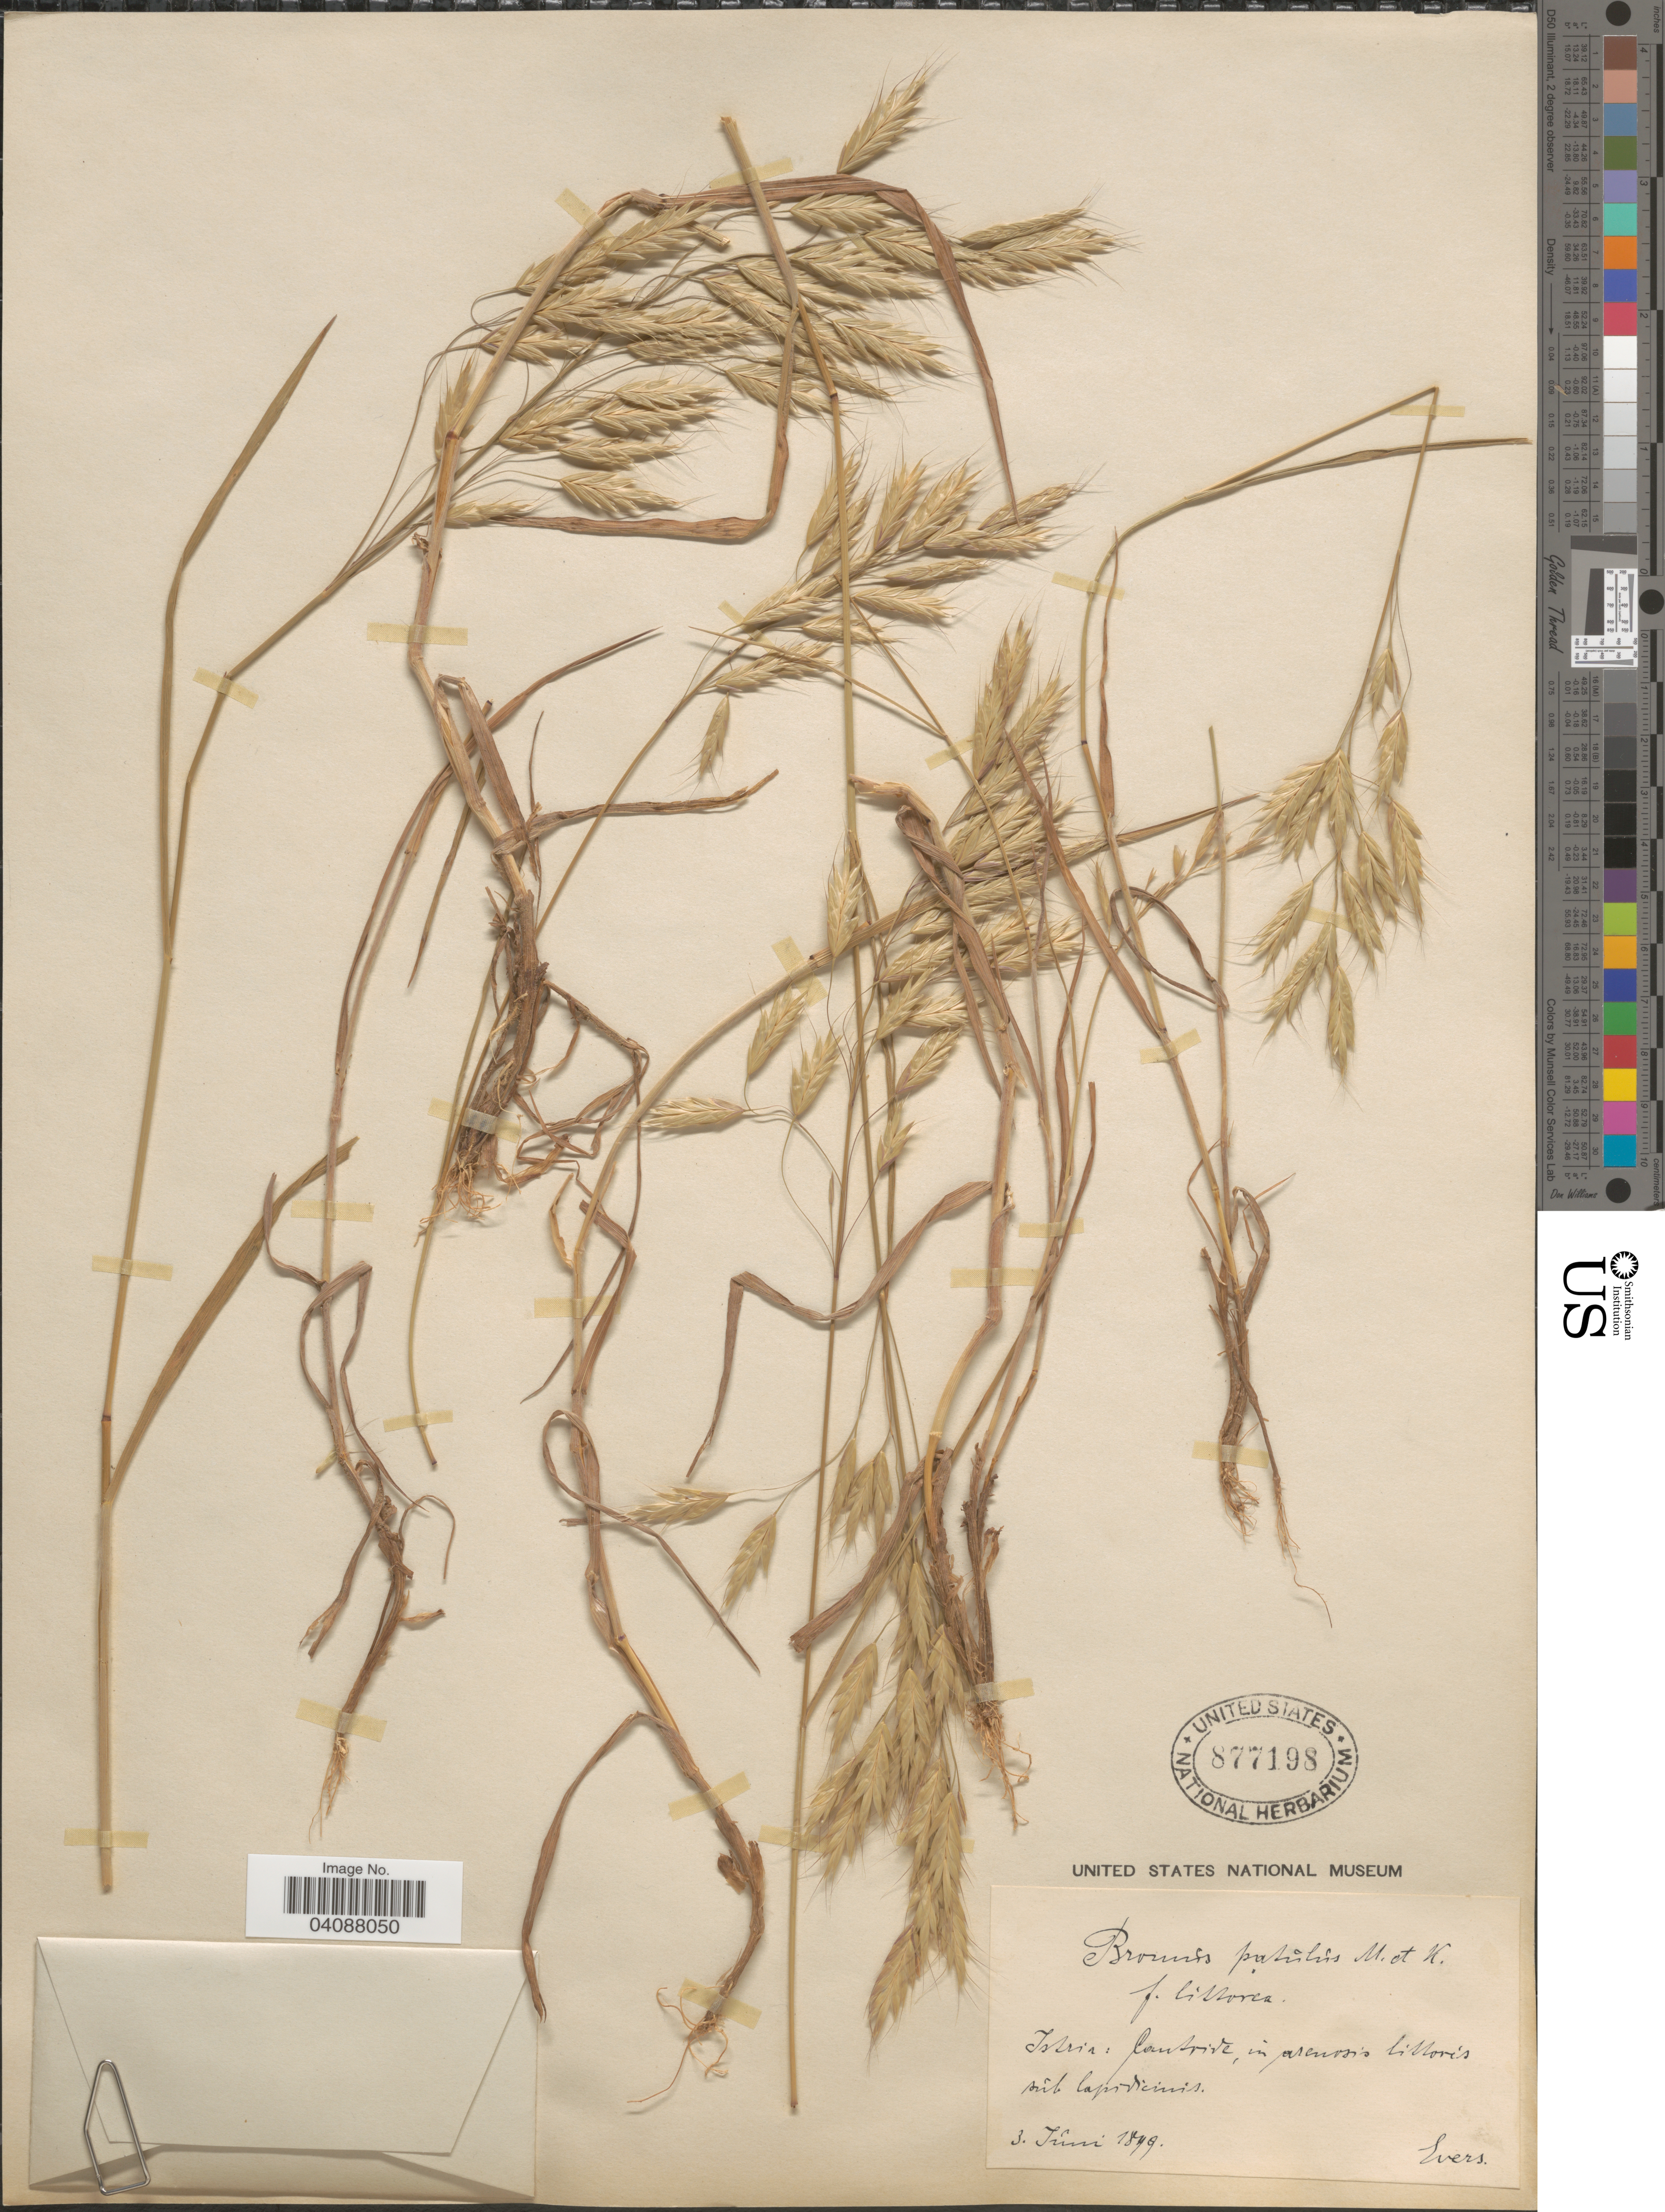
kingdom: Plantae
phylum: Tracheophyta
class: Liliopsida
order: Poales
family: Poaceae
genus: Bromus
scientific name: Bromus japonicus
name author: Houtt.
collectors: Evers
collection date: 1899-06-03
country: Croatia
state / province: Istria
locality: Cousride, in arenosis littoris súb lapsidienis.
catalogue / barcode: US 877198